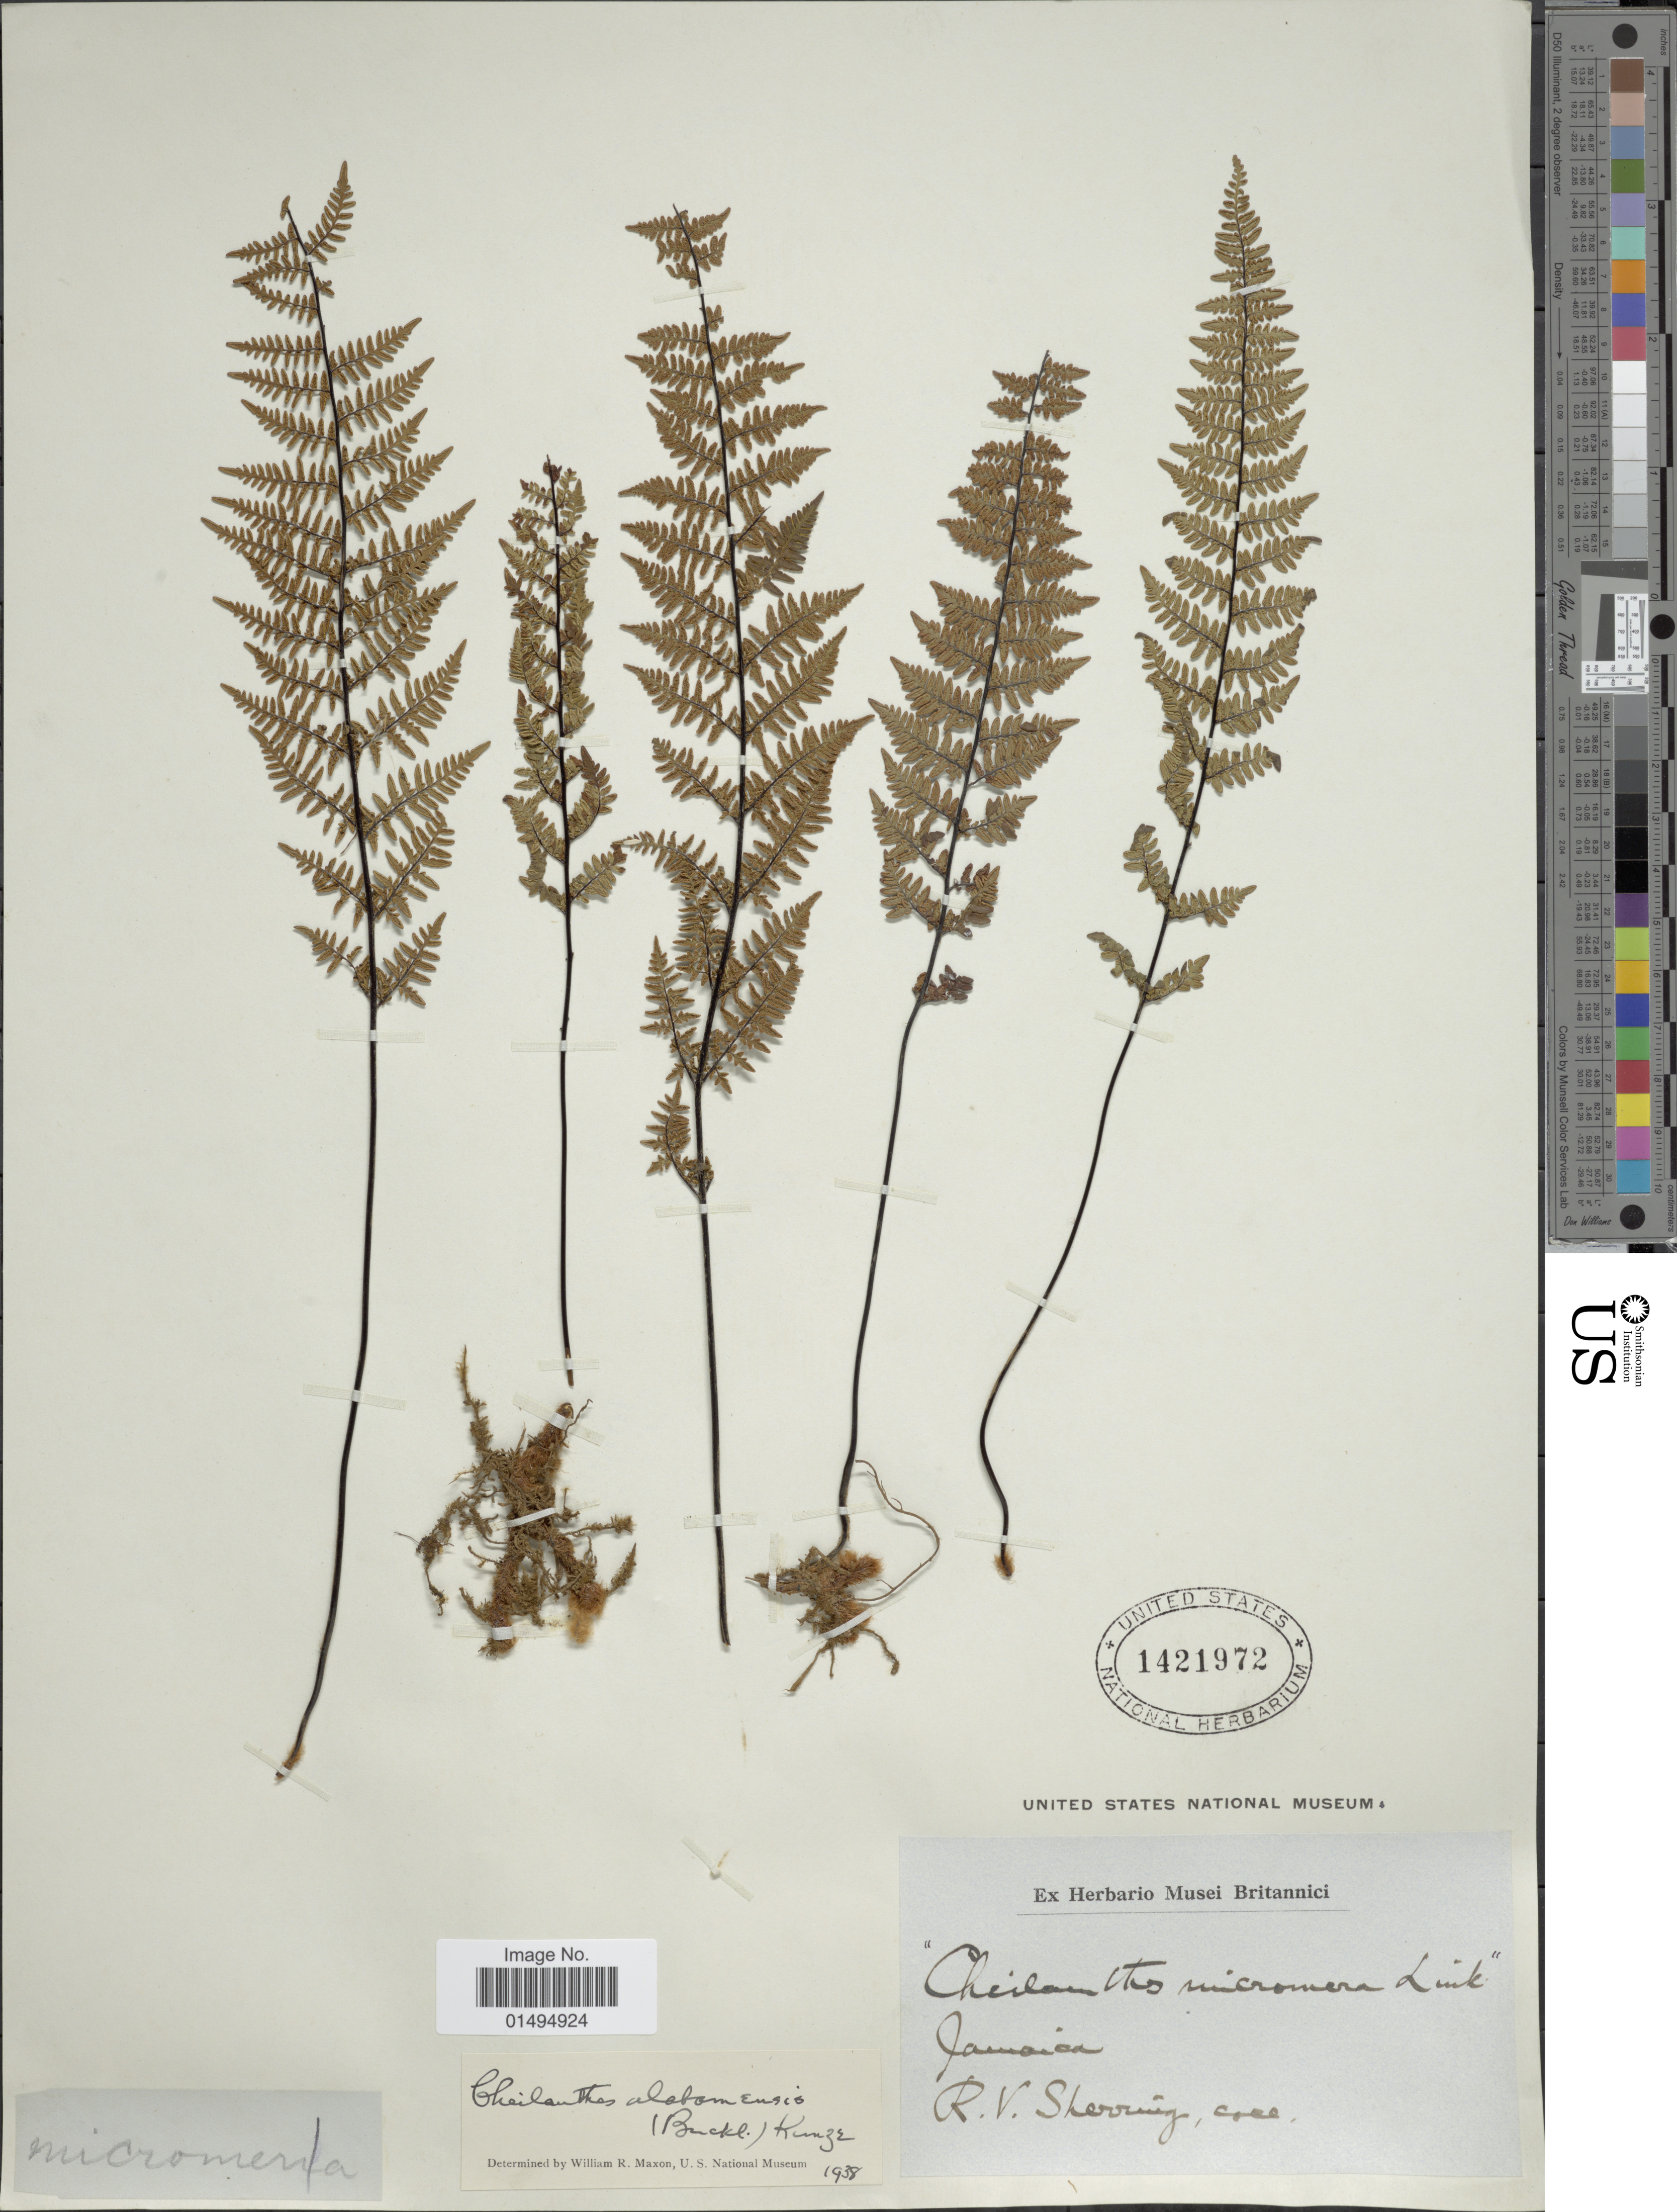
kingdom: Plantae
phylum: Tracheophyta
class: Polypodiopsida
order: Polypodiales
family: Pteridaceae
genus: Myriopteris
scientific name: Myriopteris alabamensis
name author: (Buckley) Grusz & Windham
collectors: R. Sherring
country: Jamaica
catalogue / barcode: US 1421972